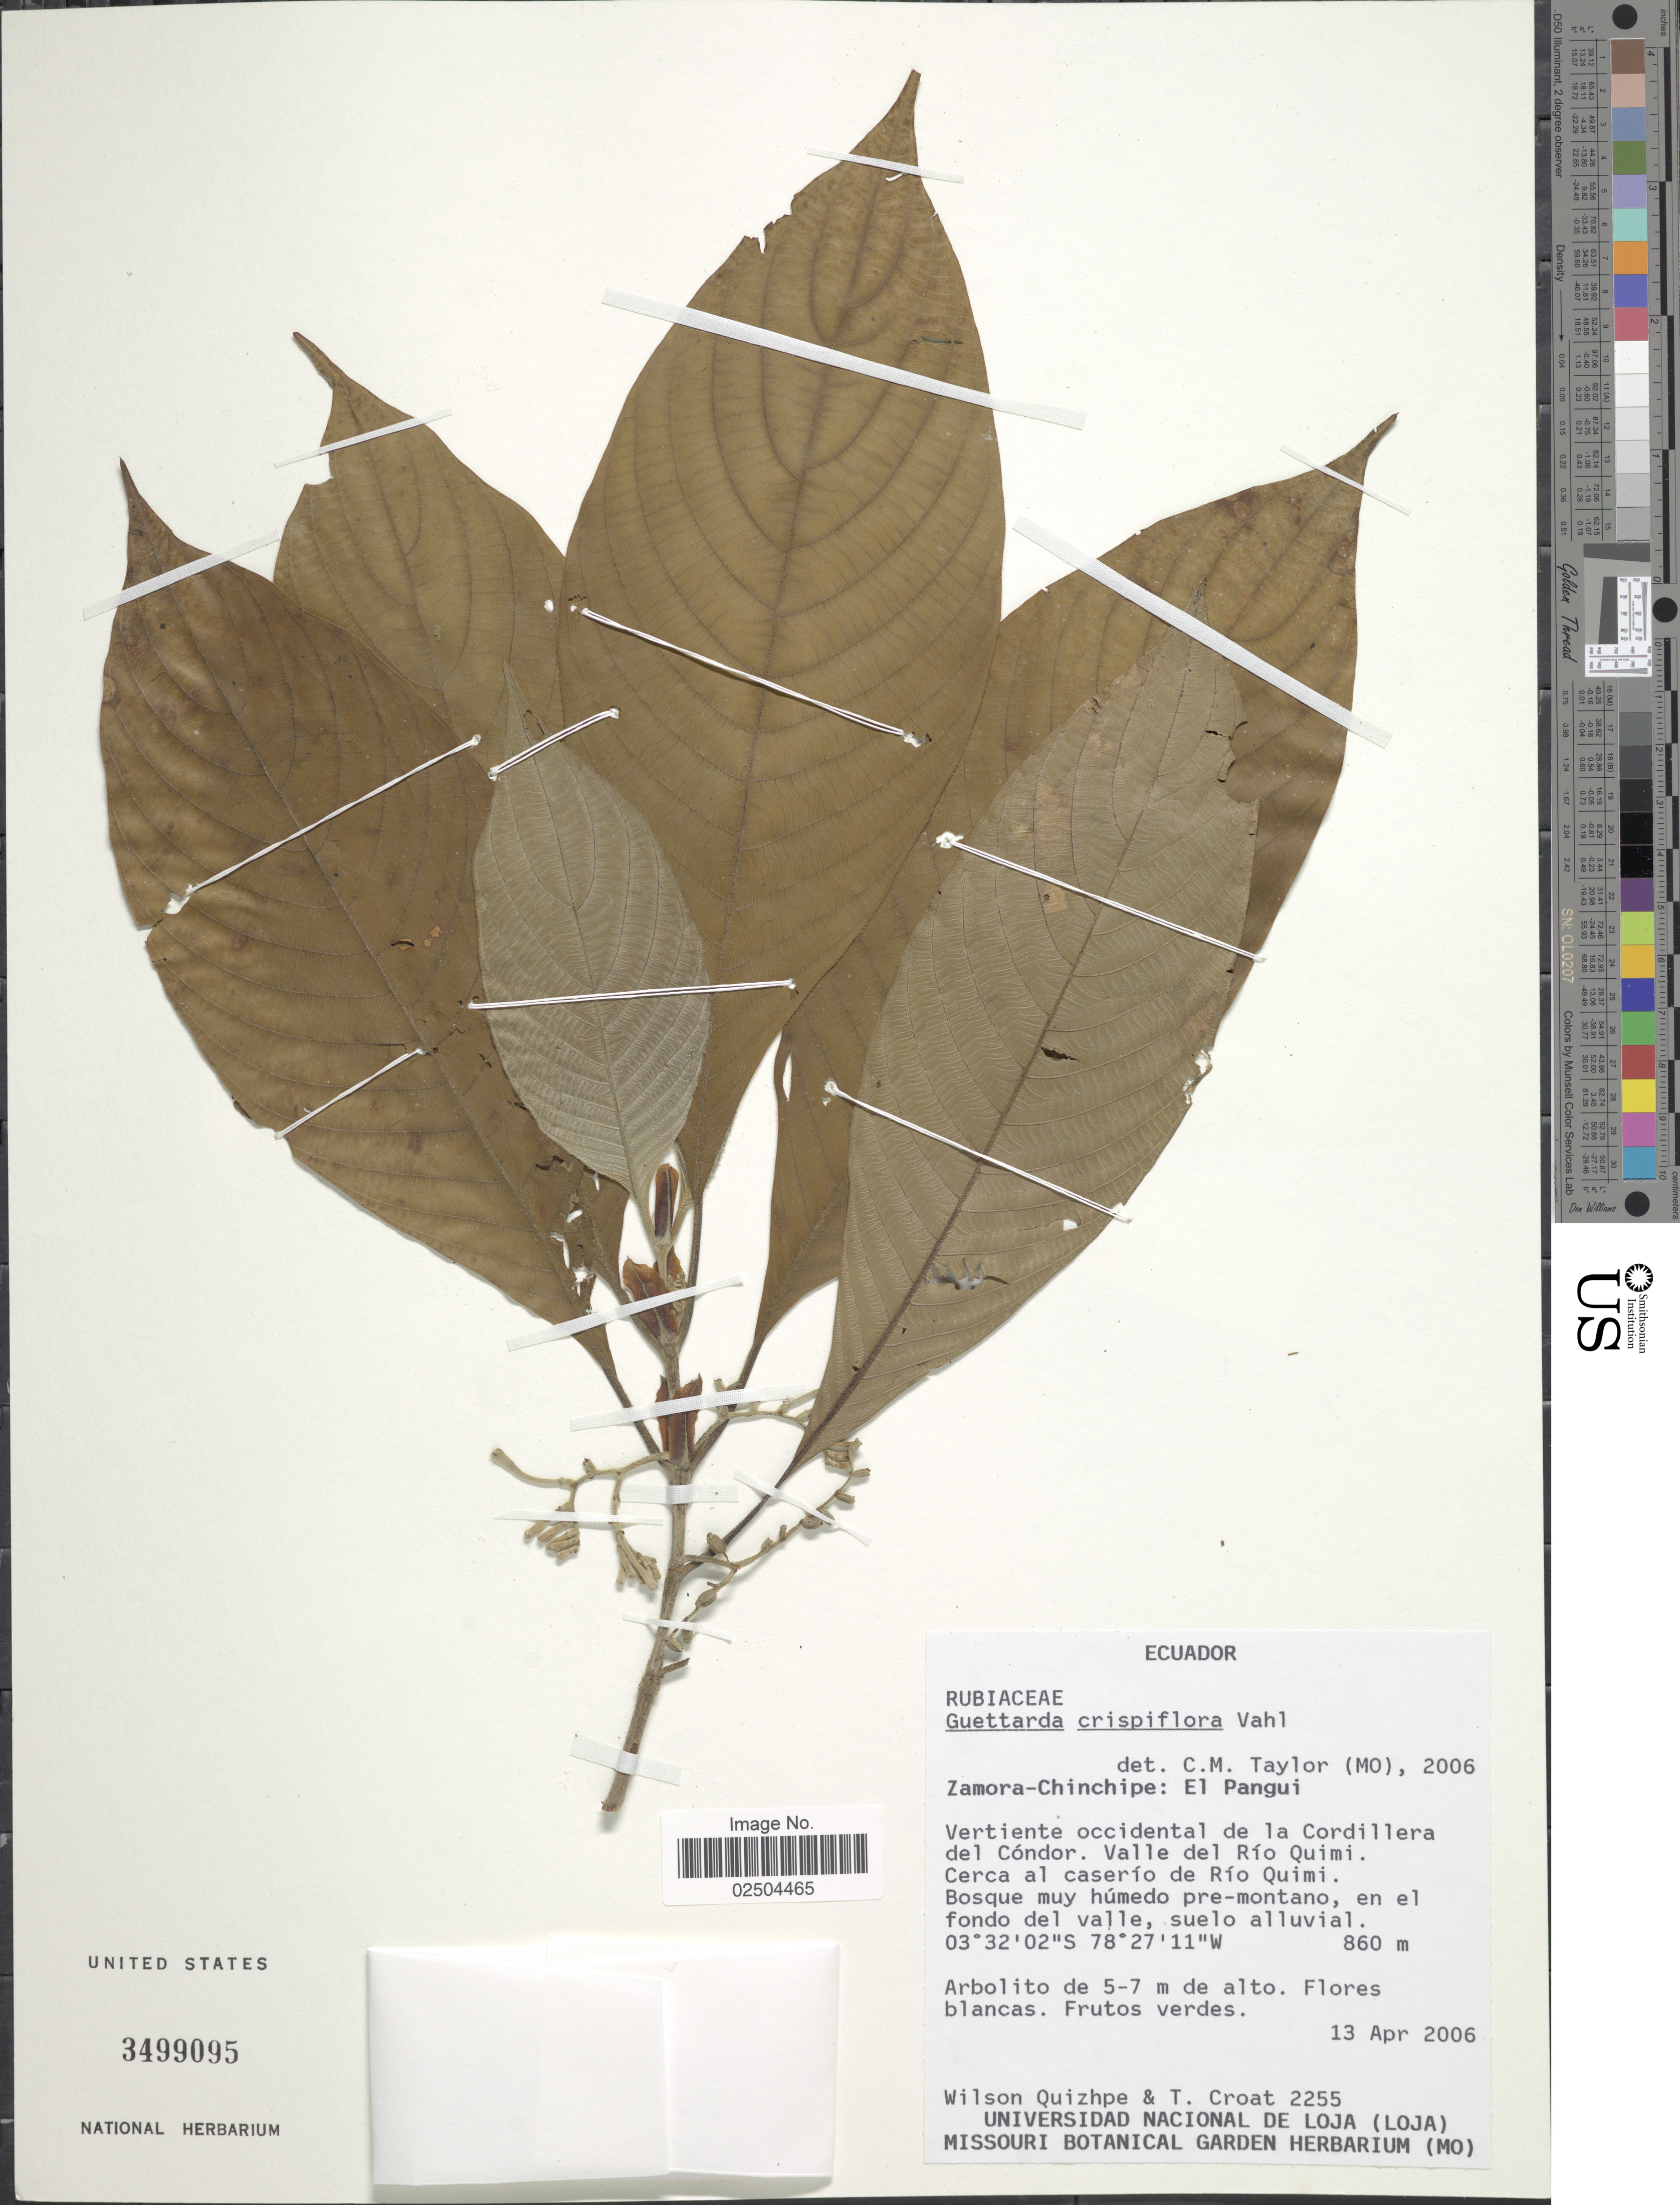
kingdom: Plantae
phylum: Tracheophyta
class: Magnoliopsida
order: Gentianales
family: Rubiaceae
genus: Guettarda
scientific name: Guettarda crispiflora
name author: Vahl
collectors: W. Quizhpe & T. B. Croat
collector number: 2255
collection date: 2006-04-13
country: Ecuador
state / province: Zamora-Chinchipe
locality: El Pangui: Vertiente occidental de la Cordillera del Condor: Valle del Rio Quimi, Cerca al caserio de Rio Quimi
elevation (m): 860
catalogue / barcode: US 3499095